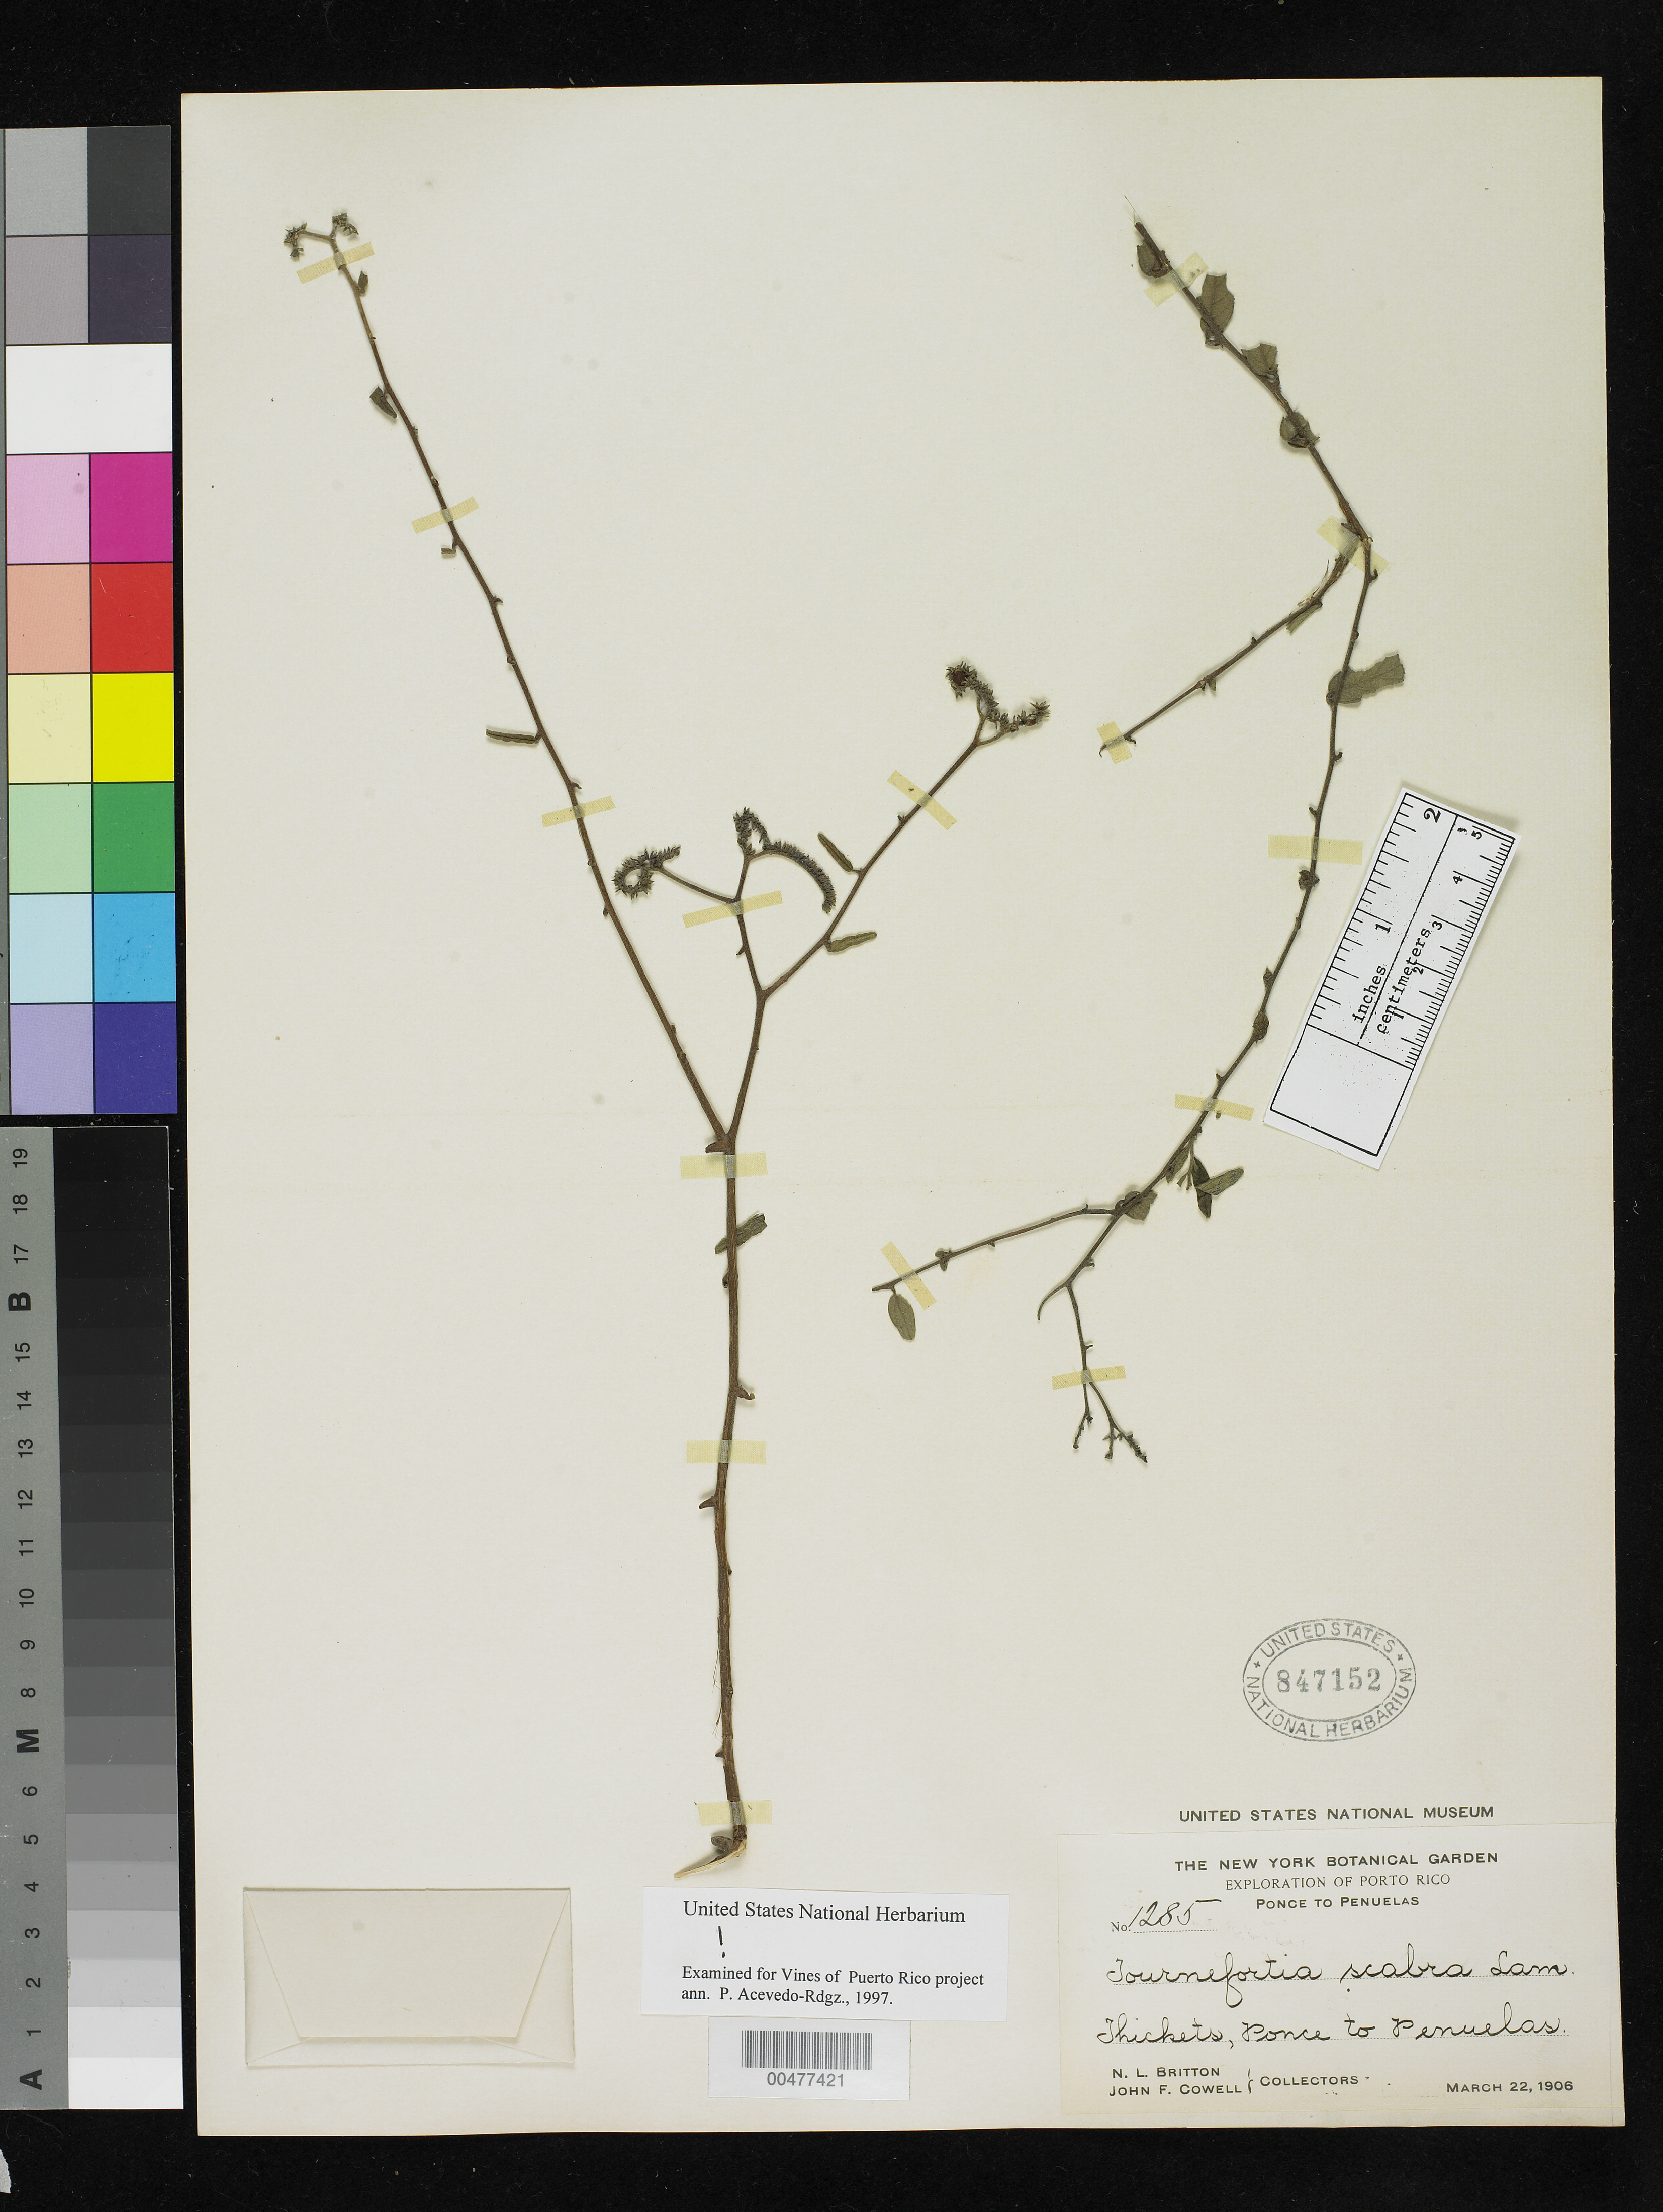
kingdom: Plantae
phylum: Tracheophyta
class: Magnoliopsida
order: Boraginales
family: Heliotropiaceae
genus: Tournefortia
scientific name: Tournefortia scabra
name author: Lam.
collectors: N. Britton & J. F. Cowell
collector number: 1285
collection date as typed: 22 Mar 1906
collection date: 1906-03-22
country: Puerto Rico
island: Greater Antilles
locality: Ponce to Peñuelas. Thickets.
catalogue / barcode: US 847152